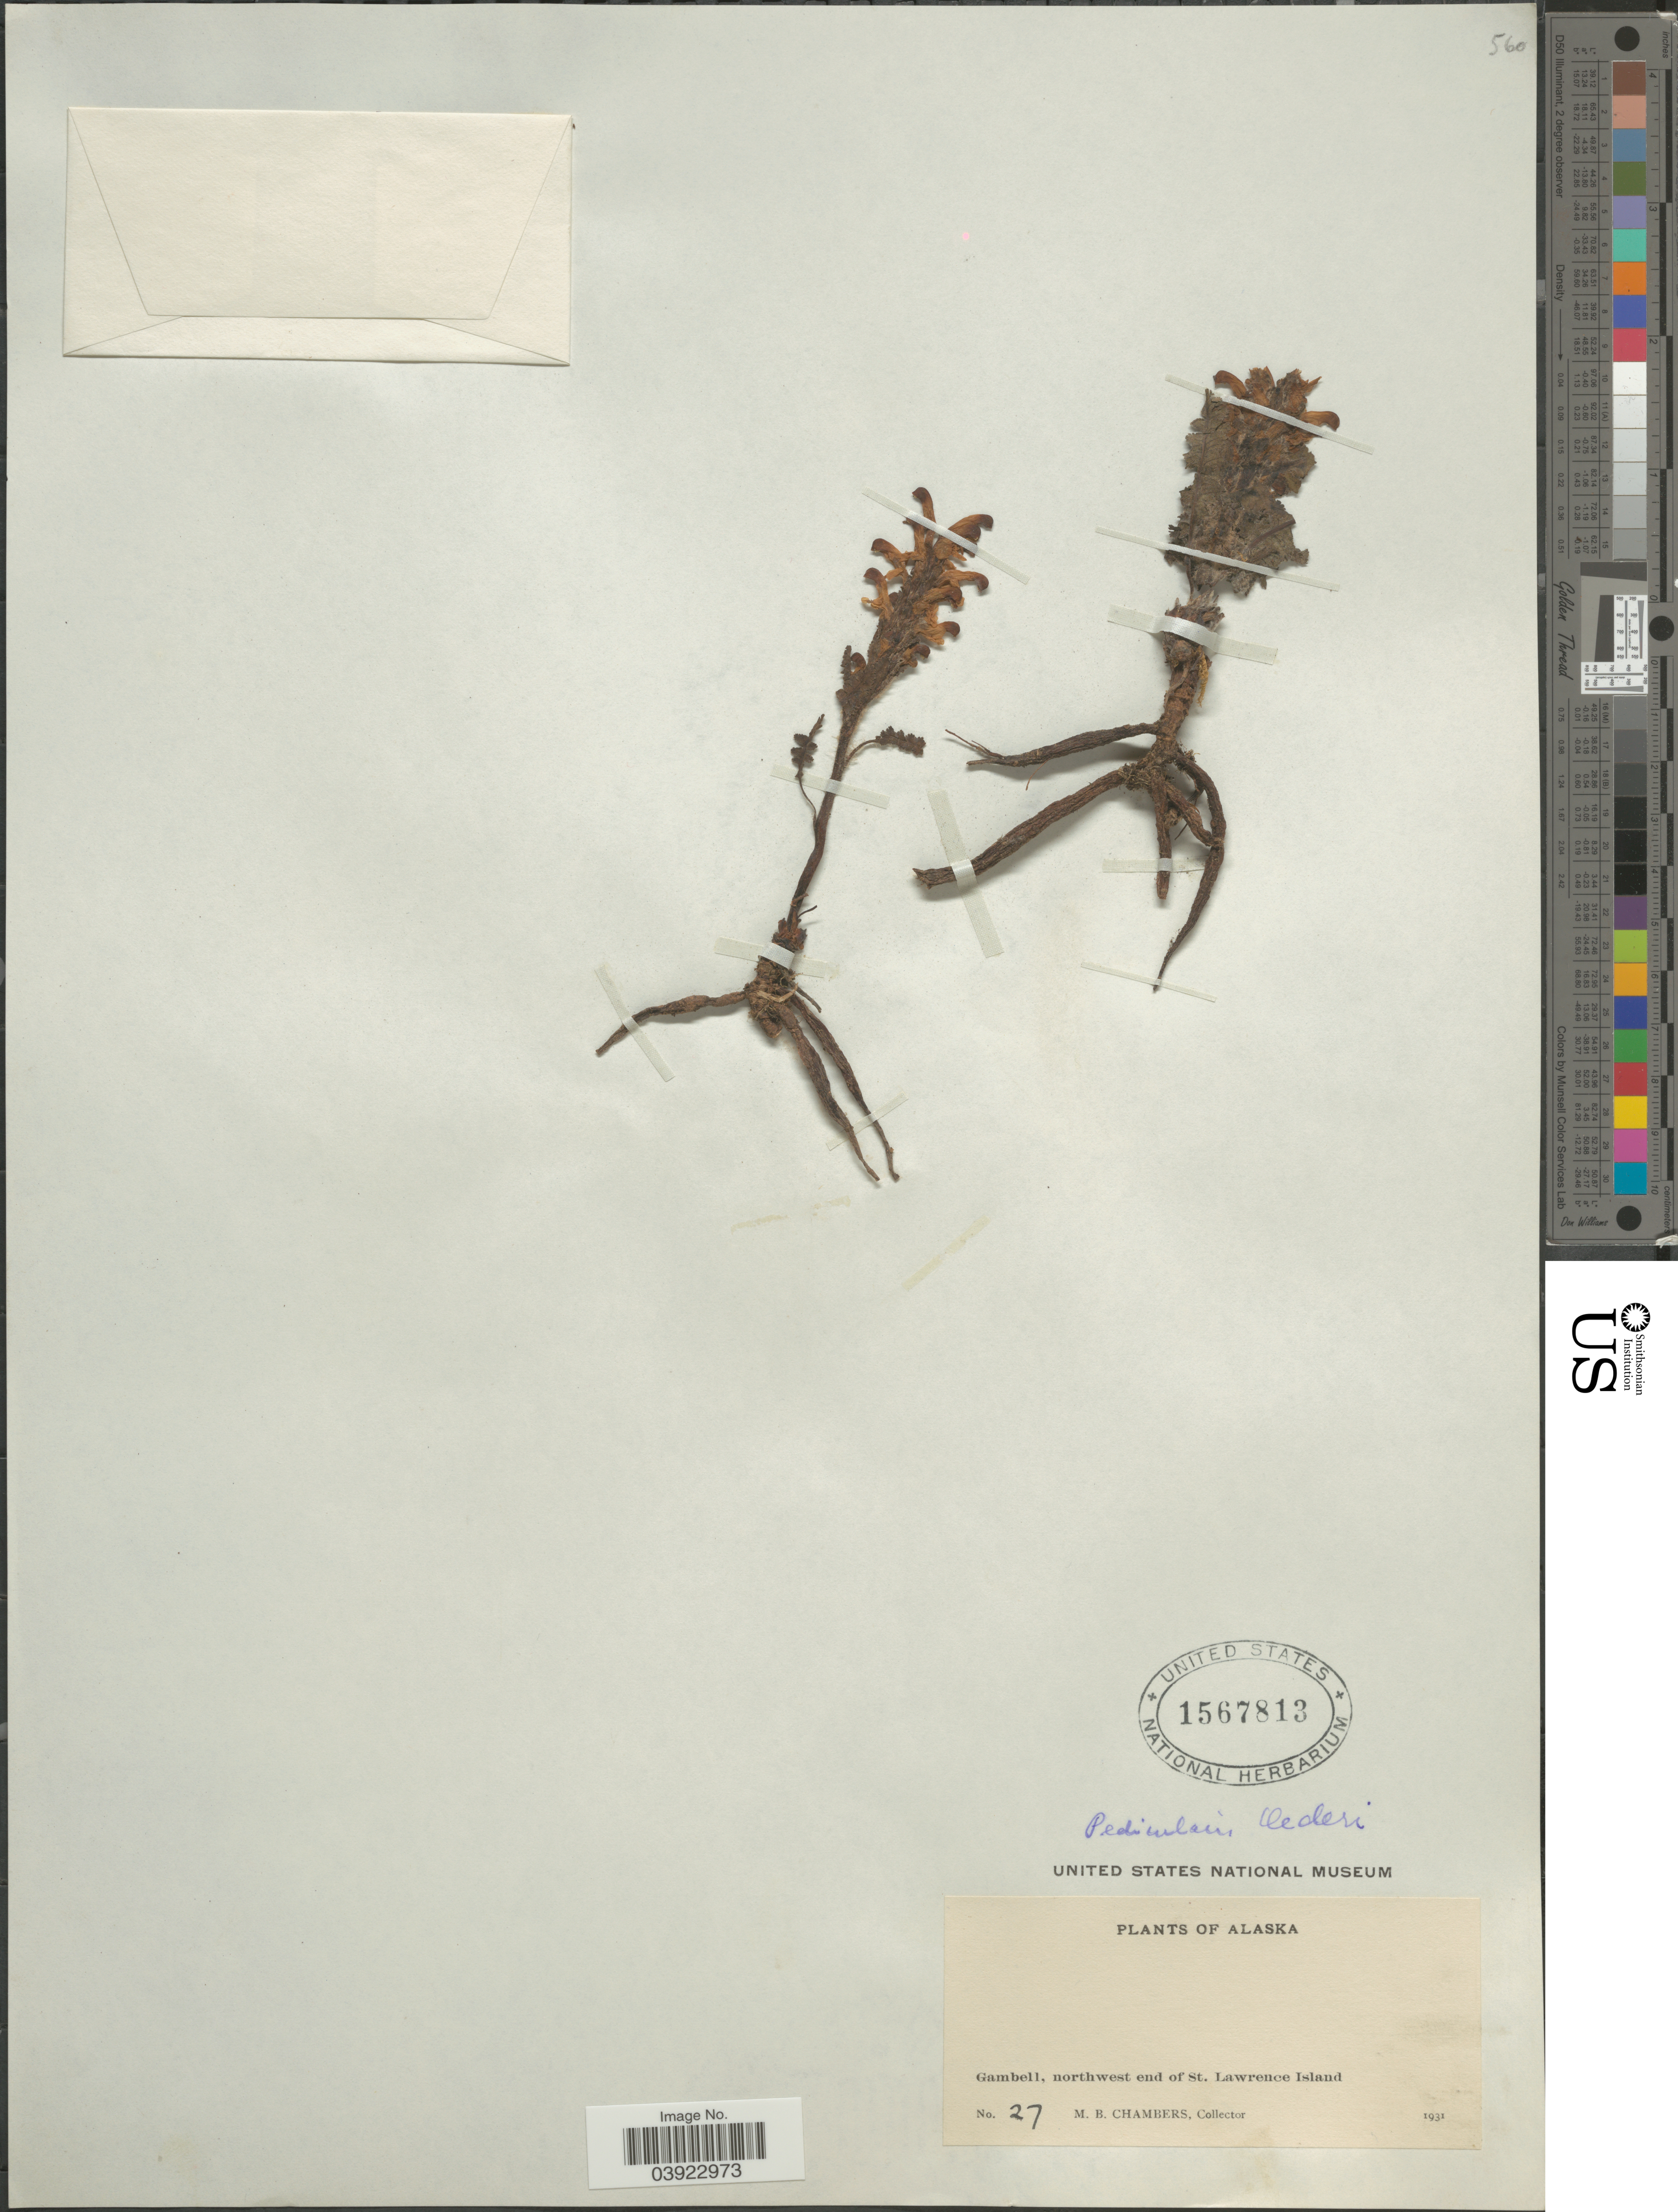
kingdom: Plantae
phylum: Tracheophyta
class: Magnoliopsida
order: Lamiales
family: Orobanchaceae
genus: Pedicularis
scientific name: Pedicularis oederi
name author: Vahl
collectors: M. Chambers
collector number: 27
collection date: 1931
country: United States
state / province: Alaska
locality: Gambell, northwest end of St. Lawrence Island.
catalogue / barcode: US 1567813